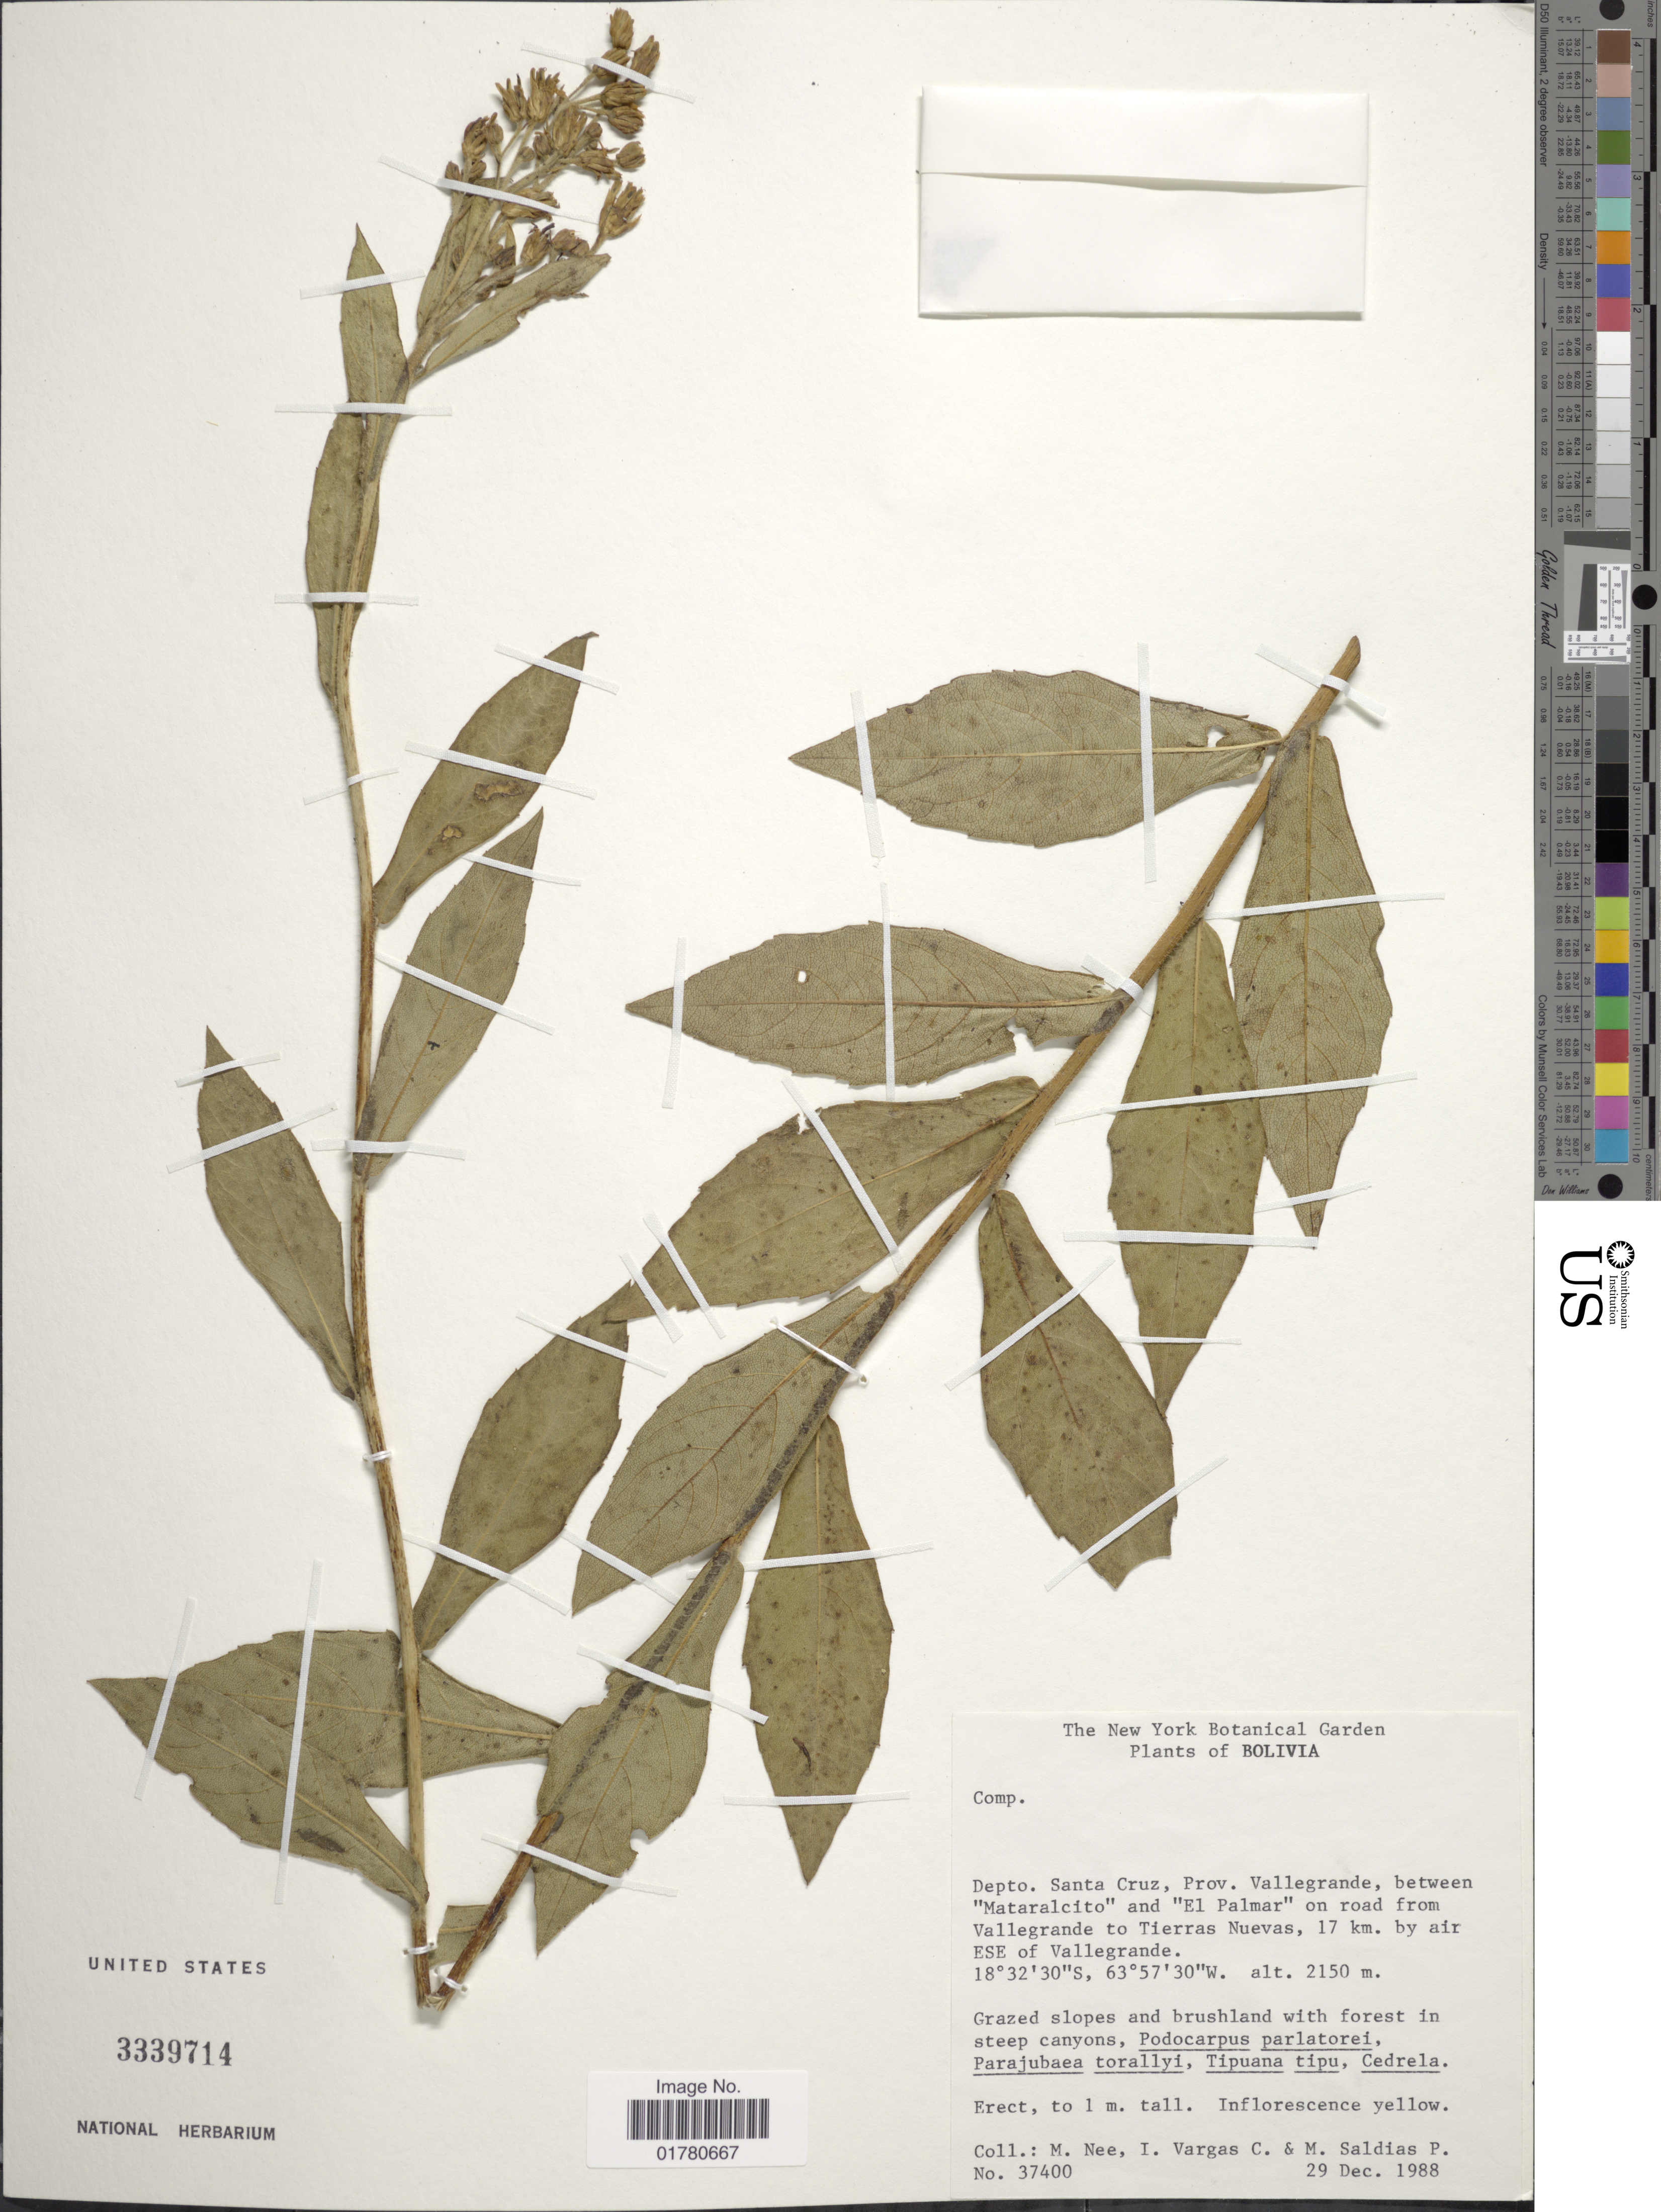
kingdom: Plantae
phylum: Tracheophyta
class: Magnoliopsida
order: Asterales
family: Asteraceae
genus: Verbesina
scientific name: Verbesina cinerea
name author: Rusby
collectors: M. Nee, I. Vargas C. & M. Saldias P.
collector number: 37400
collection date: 1988-12-29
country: Bolivia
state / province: Santa Cruz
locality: Depto Santa Cruz, Prov Vallegrande, between 'Mataralcito' and 'El Palmar' on road from Valegrande to Tierras Nuevas, 17 km by air ESE of Vallegrande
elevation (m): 2150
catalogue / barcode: US 3339714